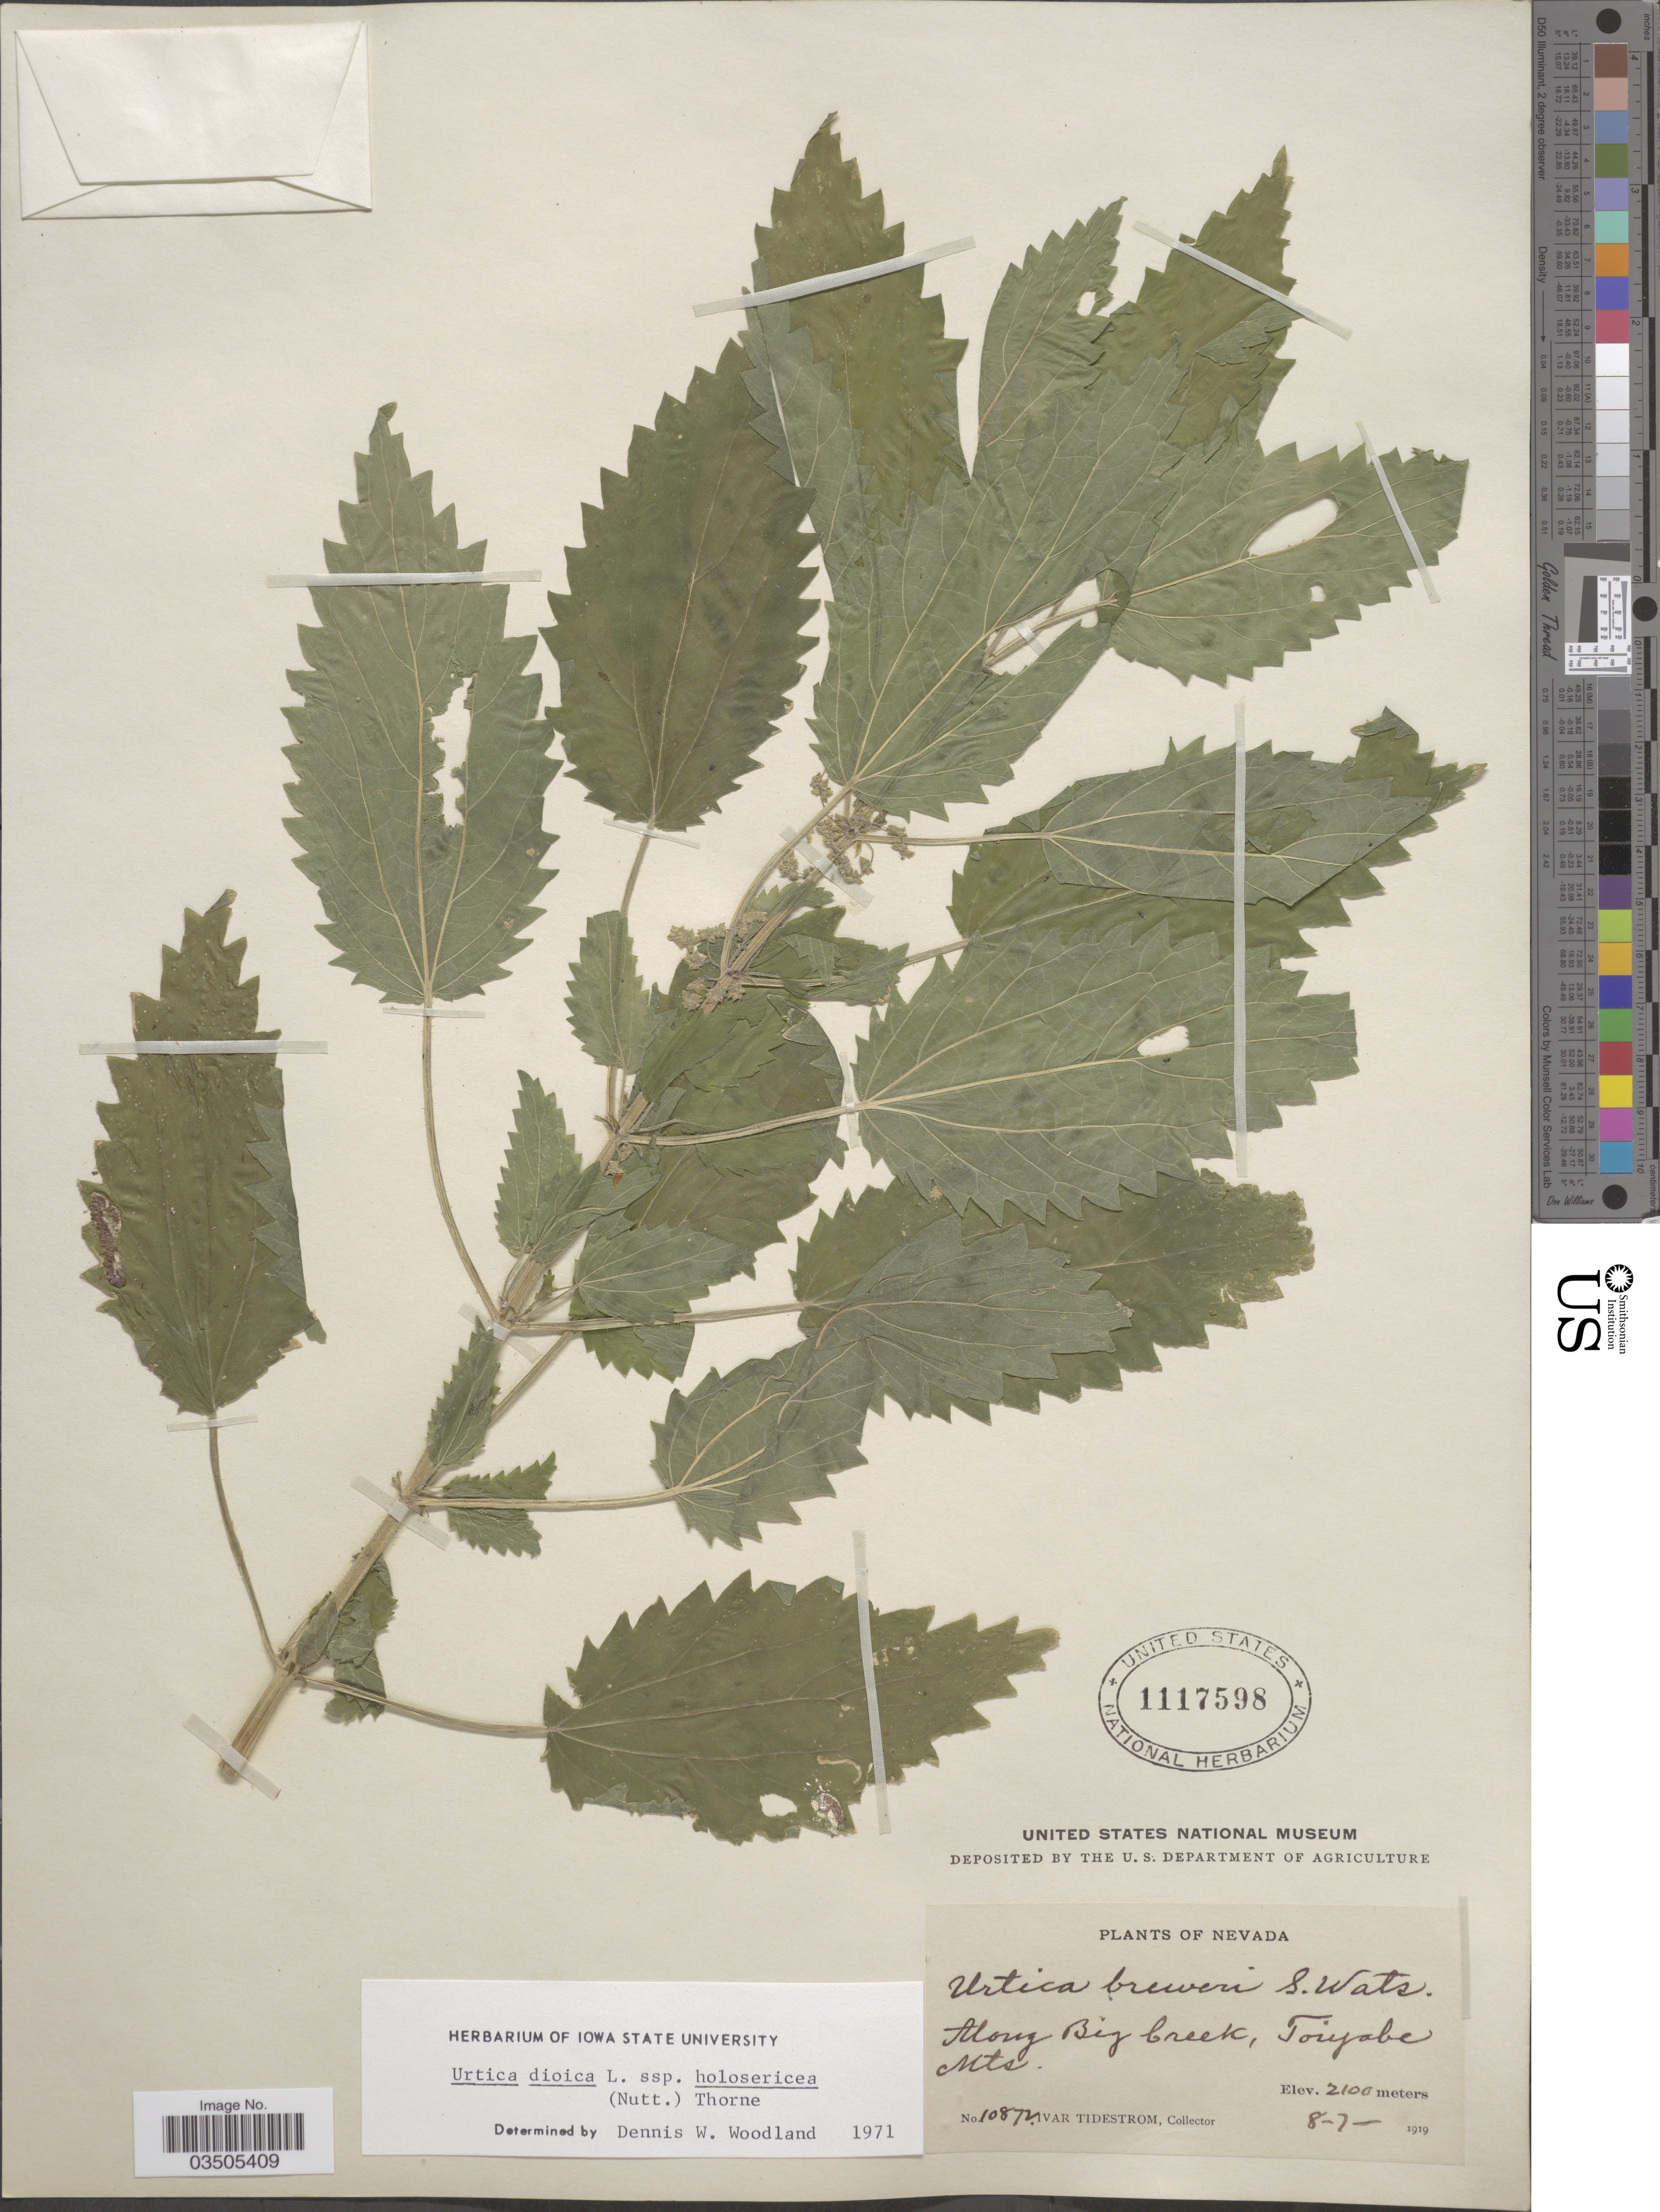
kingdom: Plantae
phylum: Tracheophyta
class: Magnoliopsida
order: Rosales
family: Urticaceae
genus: Urtica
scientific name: Urtica dioica subsp. holosericea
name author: (Nutt.) Thorne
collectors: I. F. Tidestrom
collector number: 10872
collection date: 1919-08-07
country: United States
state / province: Nevada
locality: Along Big Creek, Toiyabe Mts.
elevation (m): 2100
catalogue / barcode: US 1117598